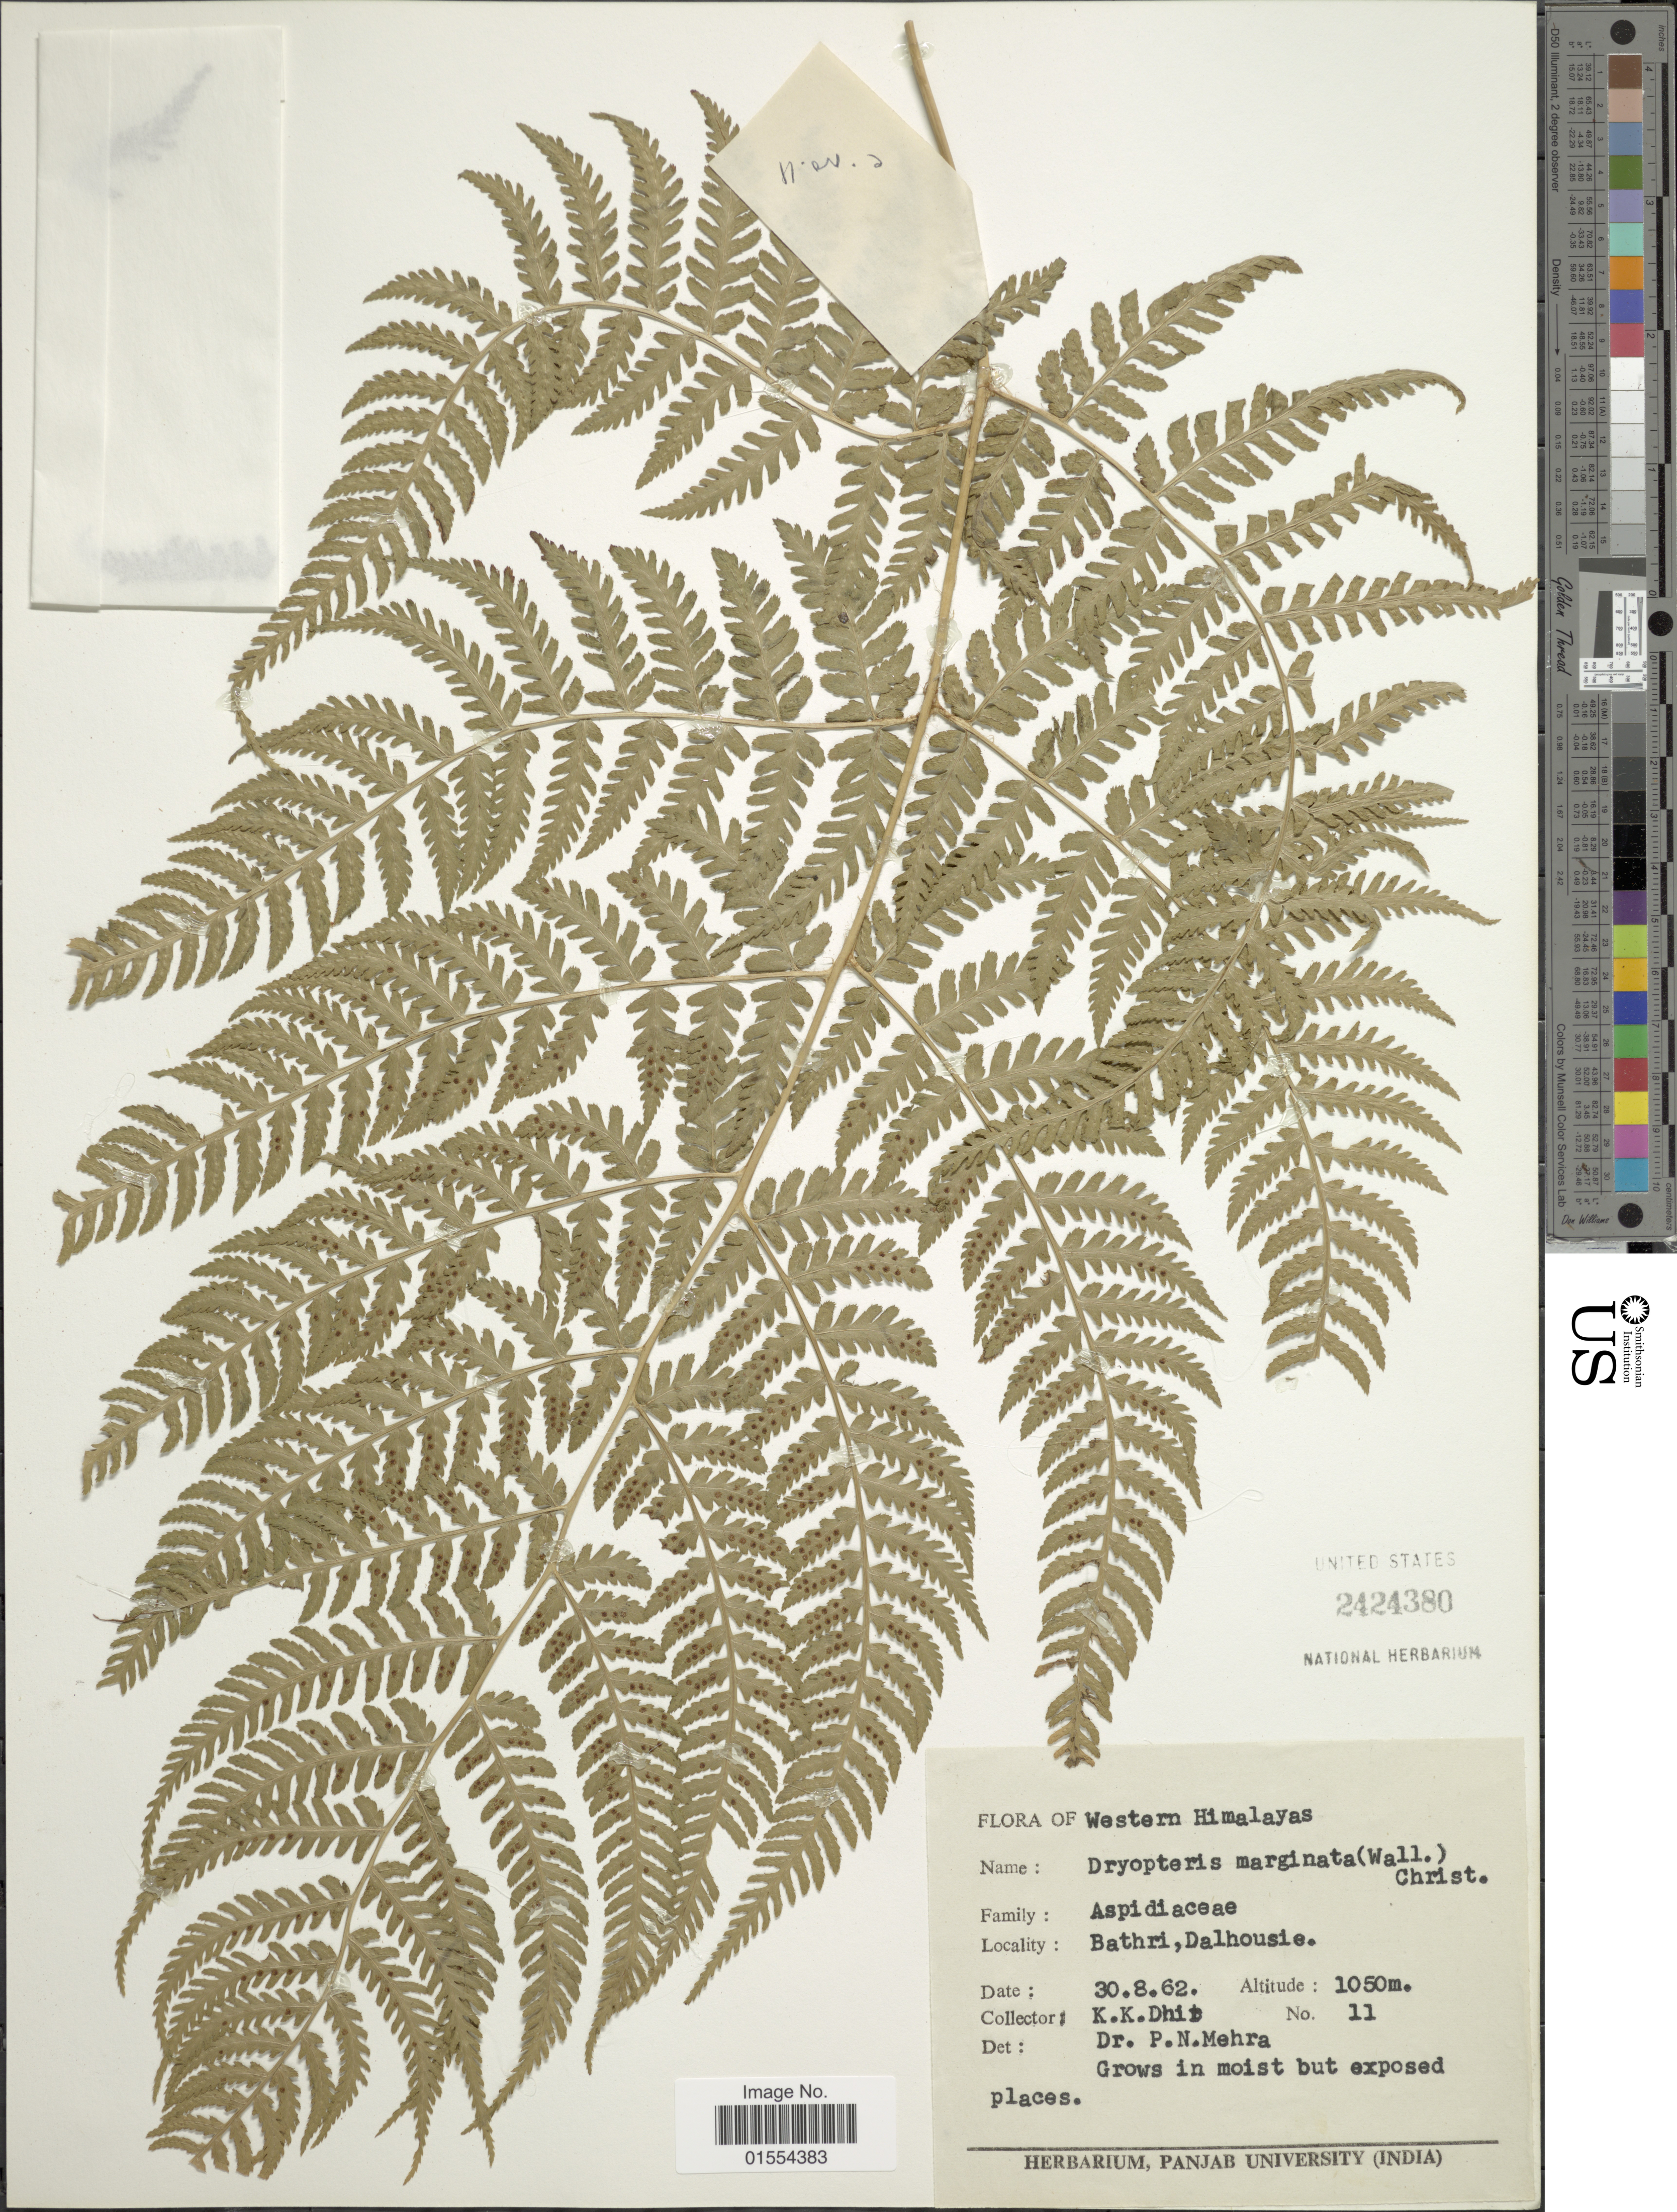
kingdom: Plantae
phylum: Tracheophyta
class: Polypodiopsida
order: Polypodiales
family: Dryopteridaceae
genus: Dryopteris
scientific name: Dryopteris marginata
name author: Christ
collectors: K. Dhir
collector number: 11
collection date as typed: Transcribed d/m/y: 30/8/62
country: India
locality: Western Himalayas. Bathri, Dalhousie.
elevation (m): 1050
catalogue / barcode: US 2424380